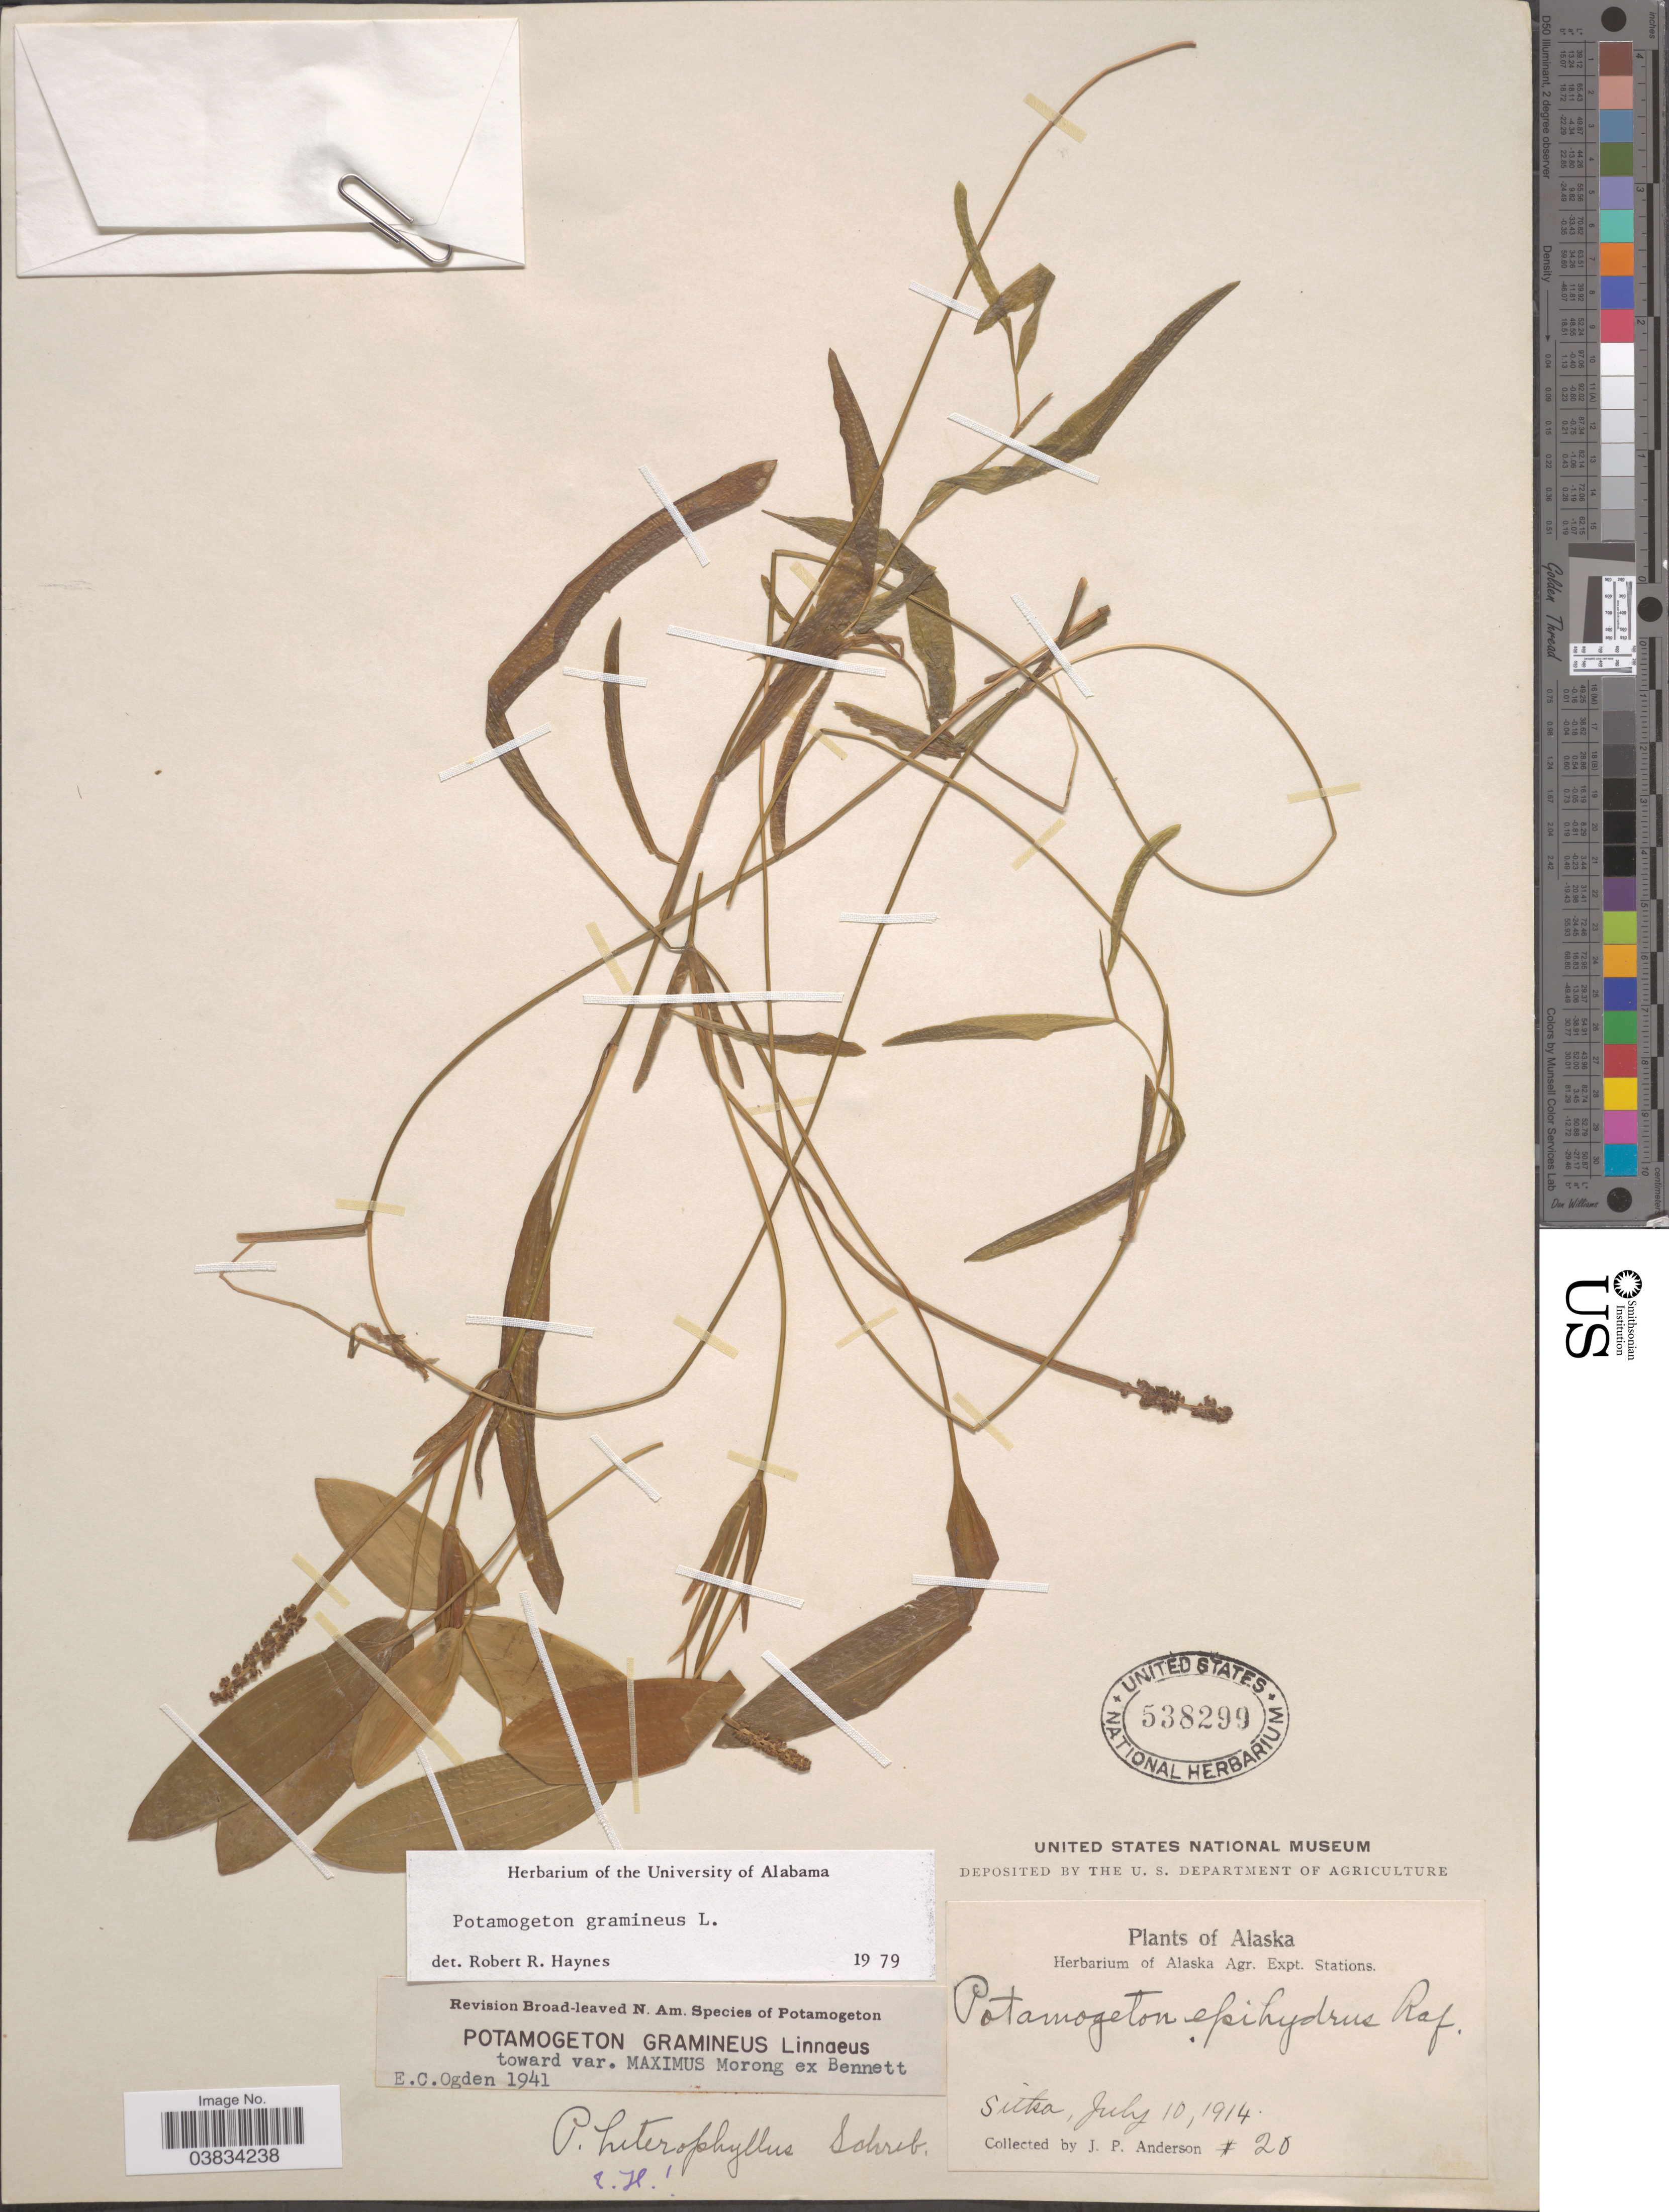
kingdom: Plantae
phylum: Tracheophyta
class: Liliopsida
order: Alismatales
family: Potamogetonaceae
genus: Potamogeton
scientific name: Potamogeton gramineus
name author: L.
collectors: J. P. Anderson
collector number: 20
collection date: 1914-07-10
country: United States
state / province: Alaska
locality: Sitka.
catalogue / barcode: US 538299